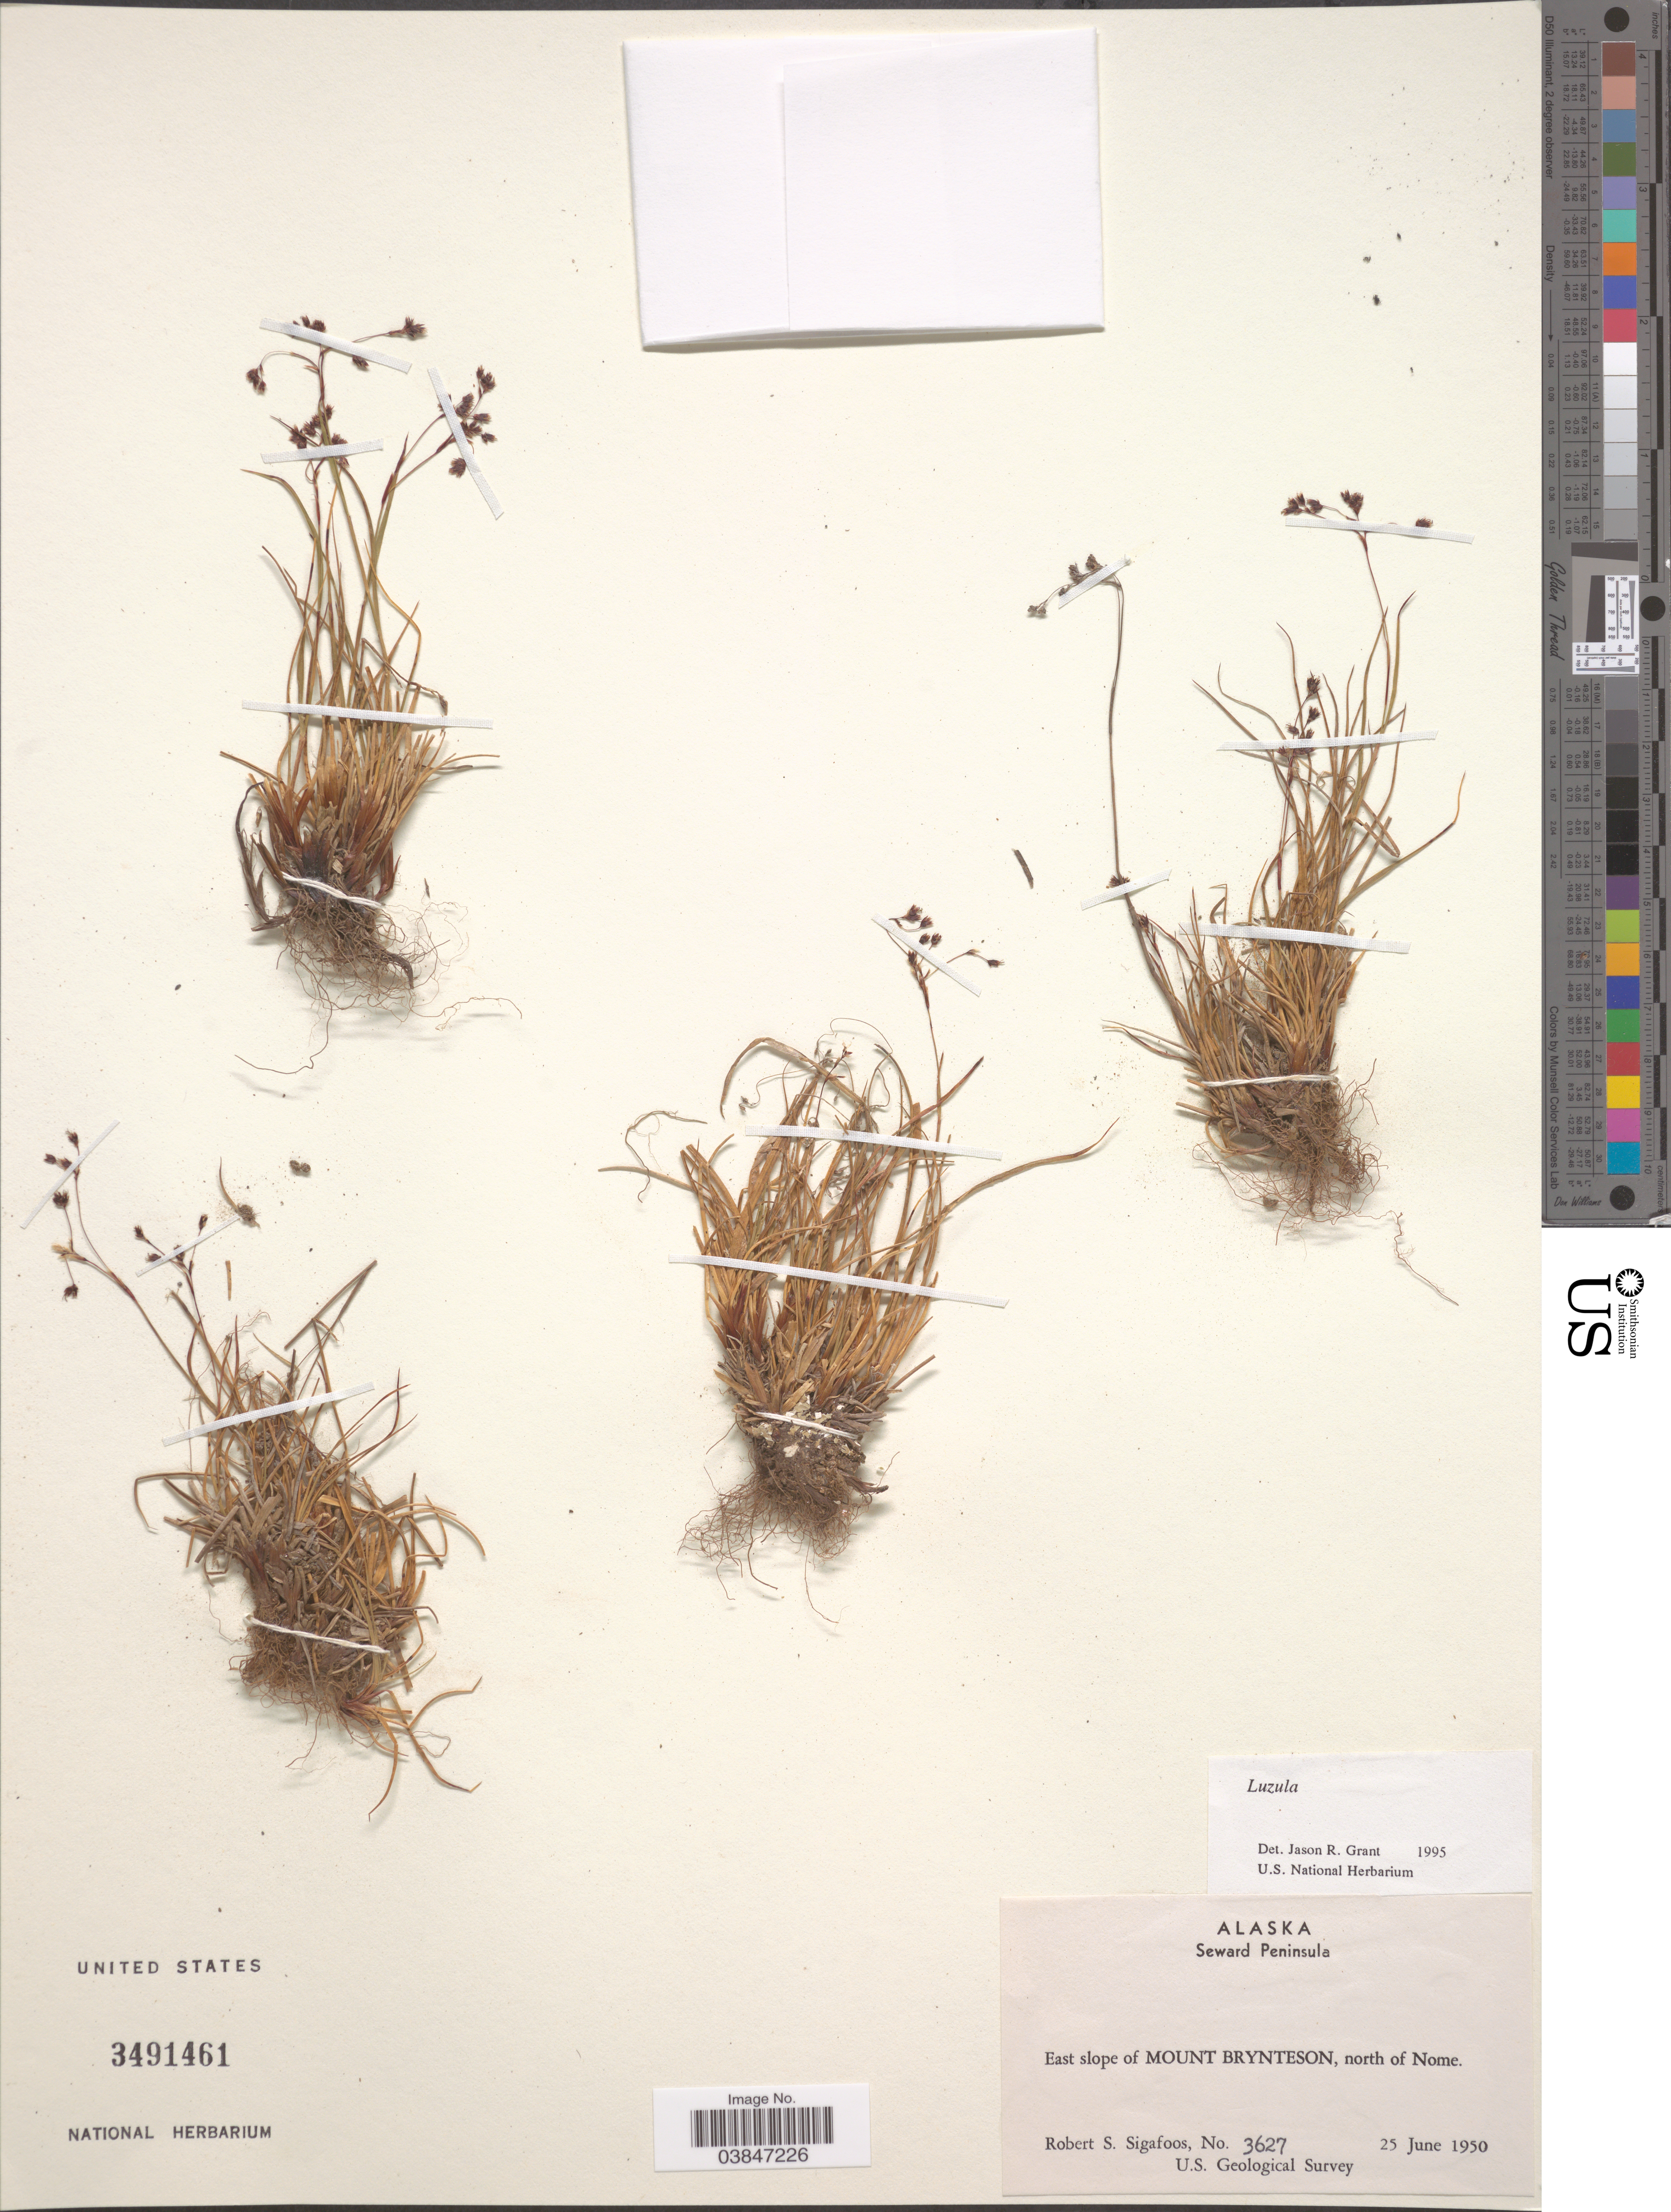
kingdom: Plantae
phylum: Tracheophyta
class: Liliopsida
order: Poales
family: Juncaceae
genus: Luzula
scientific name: Luzula sp.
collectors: R. Sigafoos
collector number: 3627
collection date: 1950-06-25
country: United States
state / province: Alaska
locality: Seward Penisula. East slope of Mount Brynteson, north of Nome.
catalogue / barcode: US 3491461